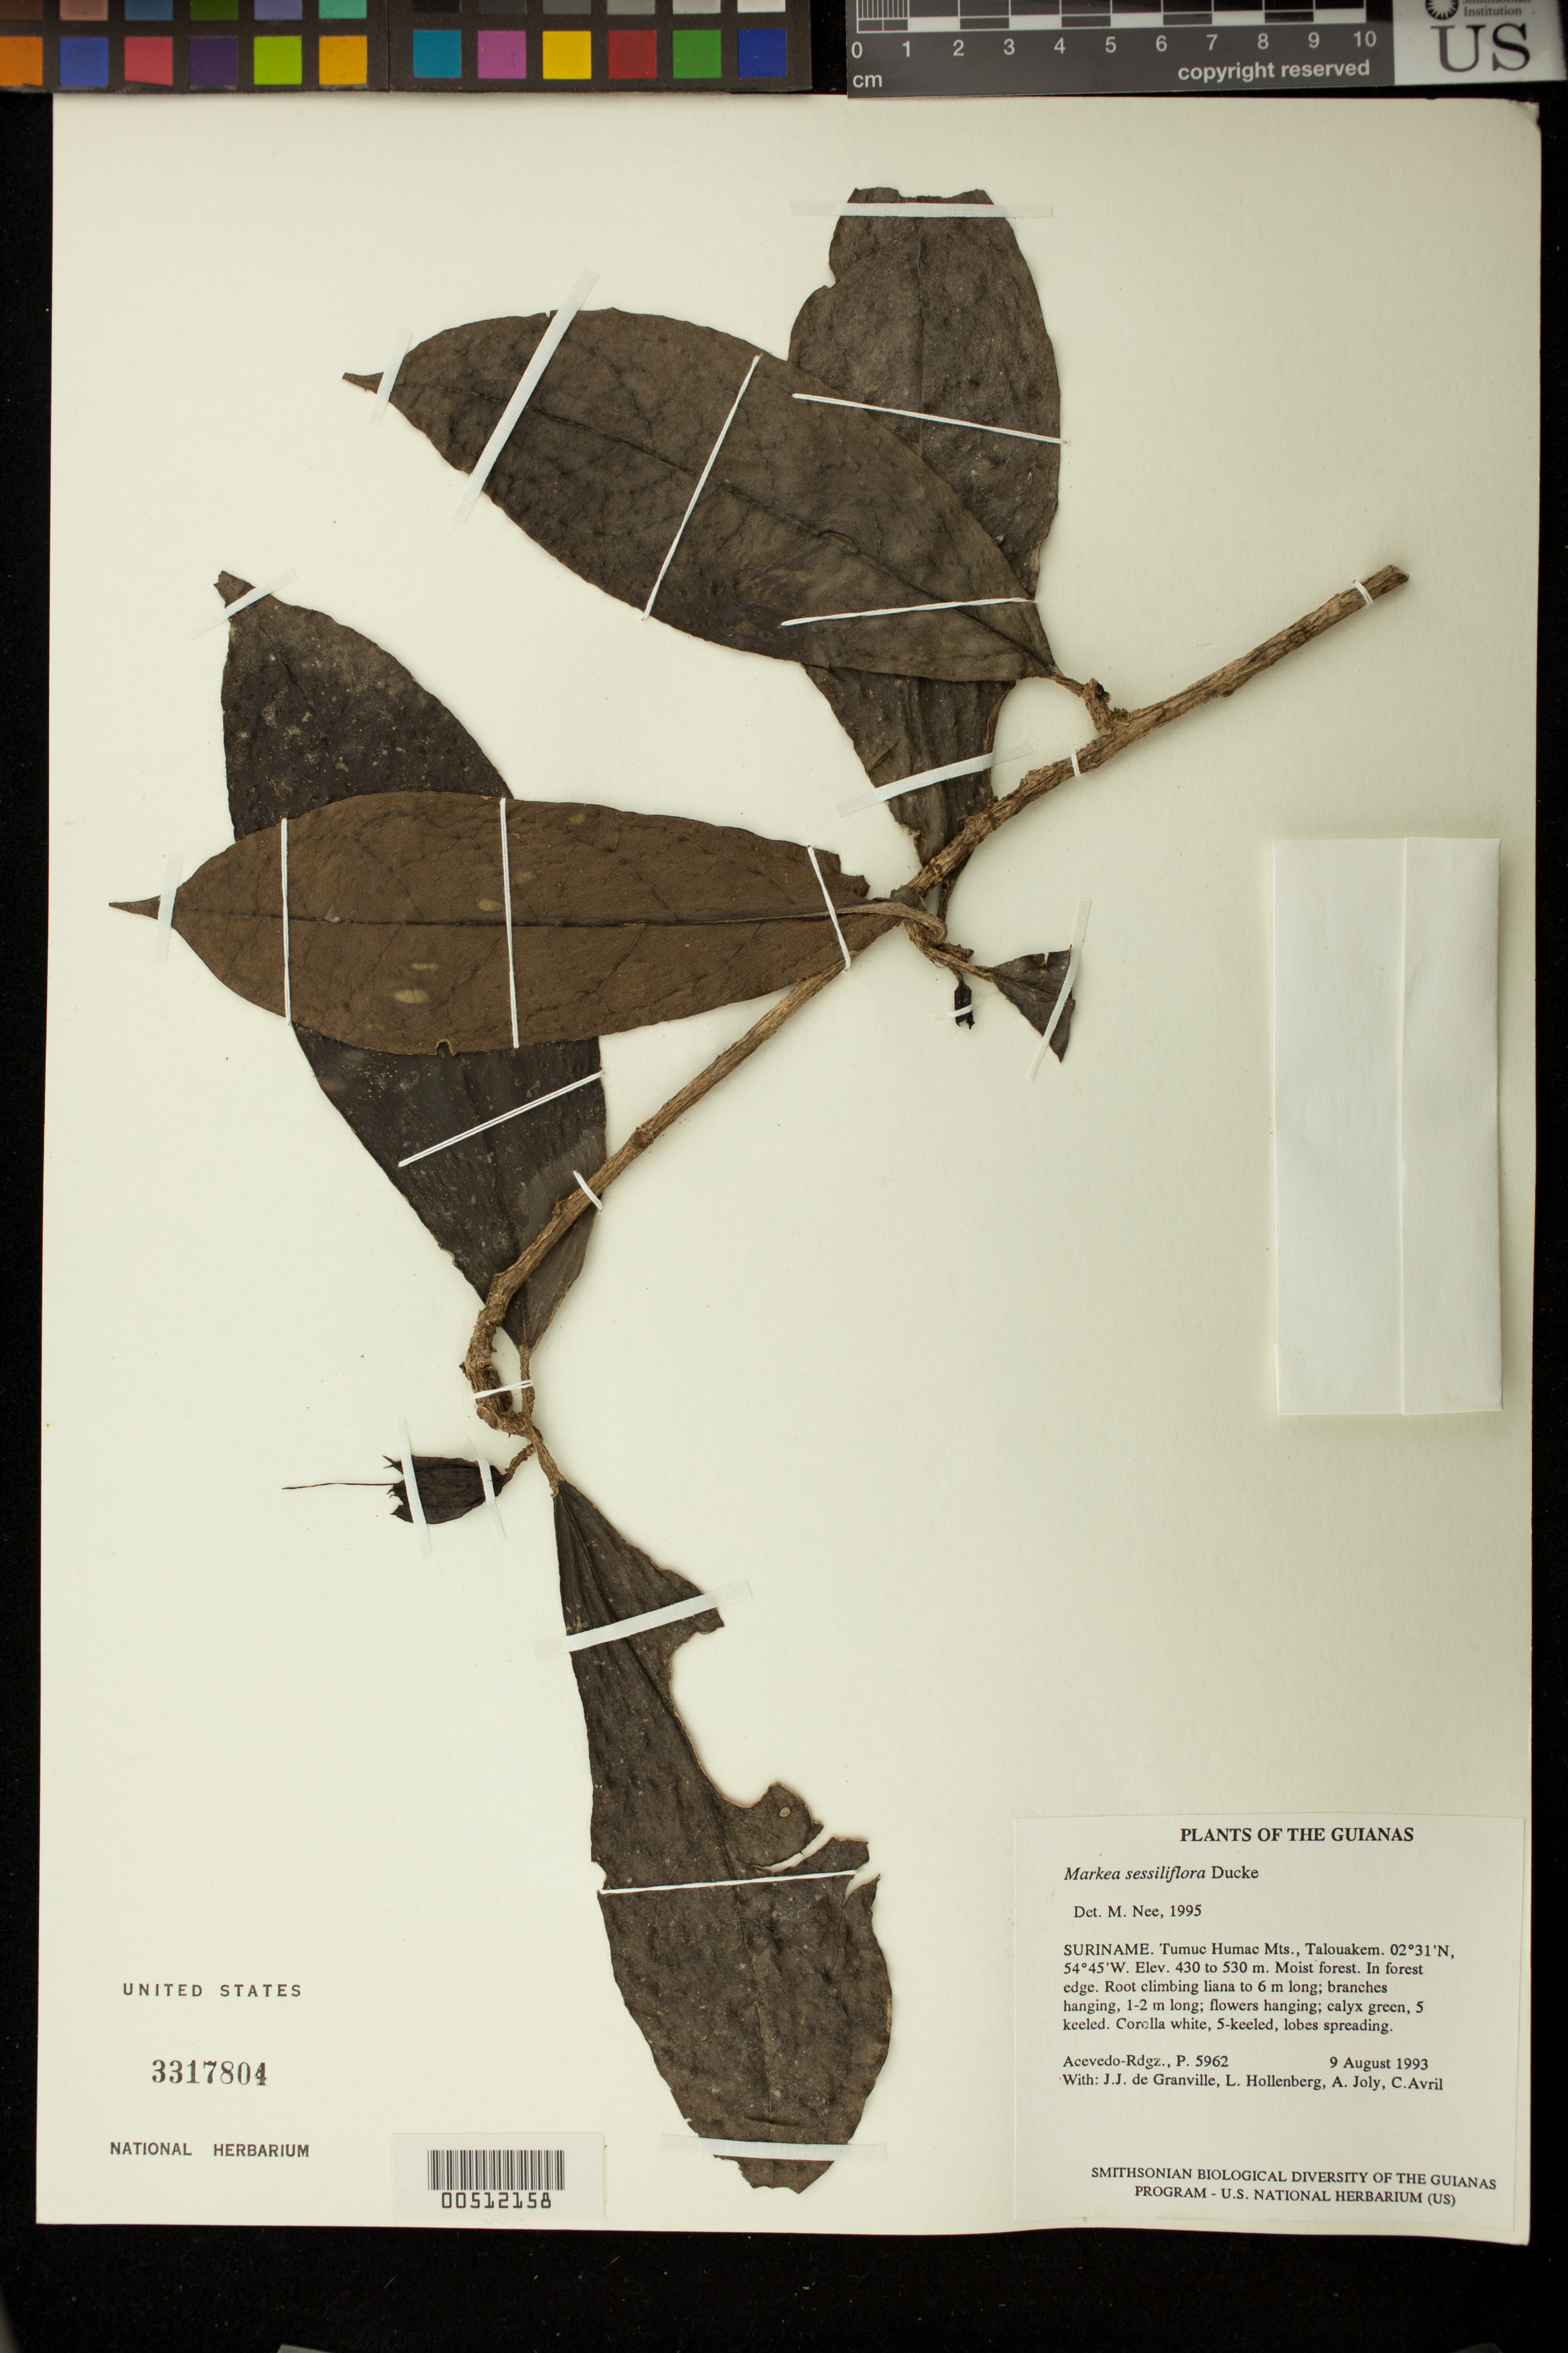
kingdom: Plantae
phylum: Tracheophyta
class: Magnoliopsida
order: Solanales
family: Solanaceae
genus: Markea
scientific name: Markea sessiliflora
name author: Ducke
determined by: Nee, Michael H.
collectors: P. Acevedo-Rodr., J.-J. de Granville, A. Joly & L. Hollenberg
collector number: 5962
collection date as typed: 09 Aug 1993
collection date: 1993-08-09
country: Suriname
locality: Tumuc Humac Mts., Talouakem.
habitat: In forest edge.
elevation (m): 430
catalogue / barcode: US 3317804